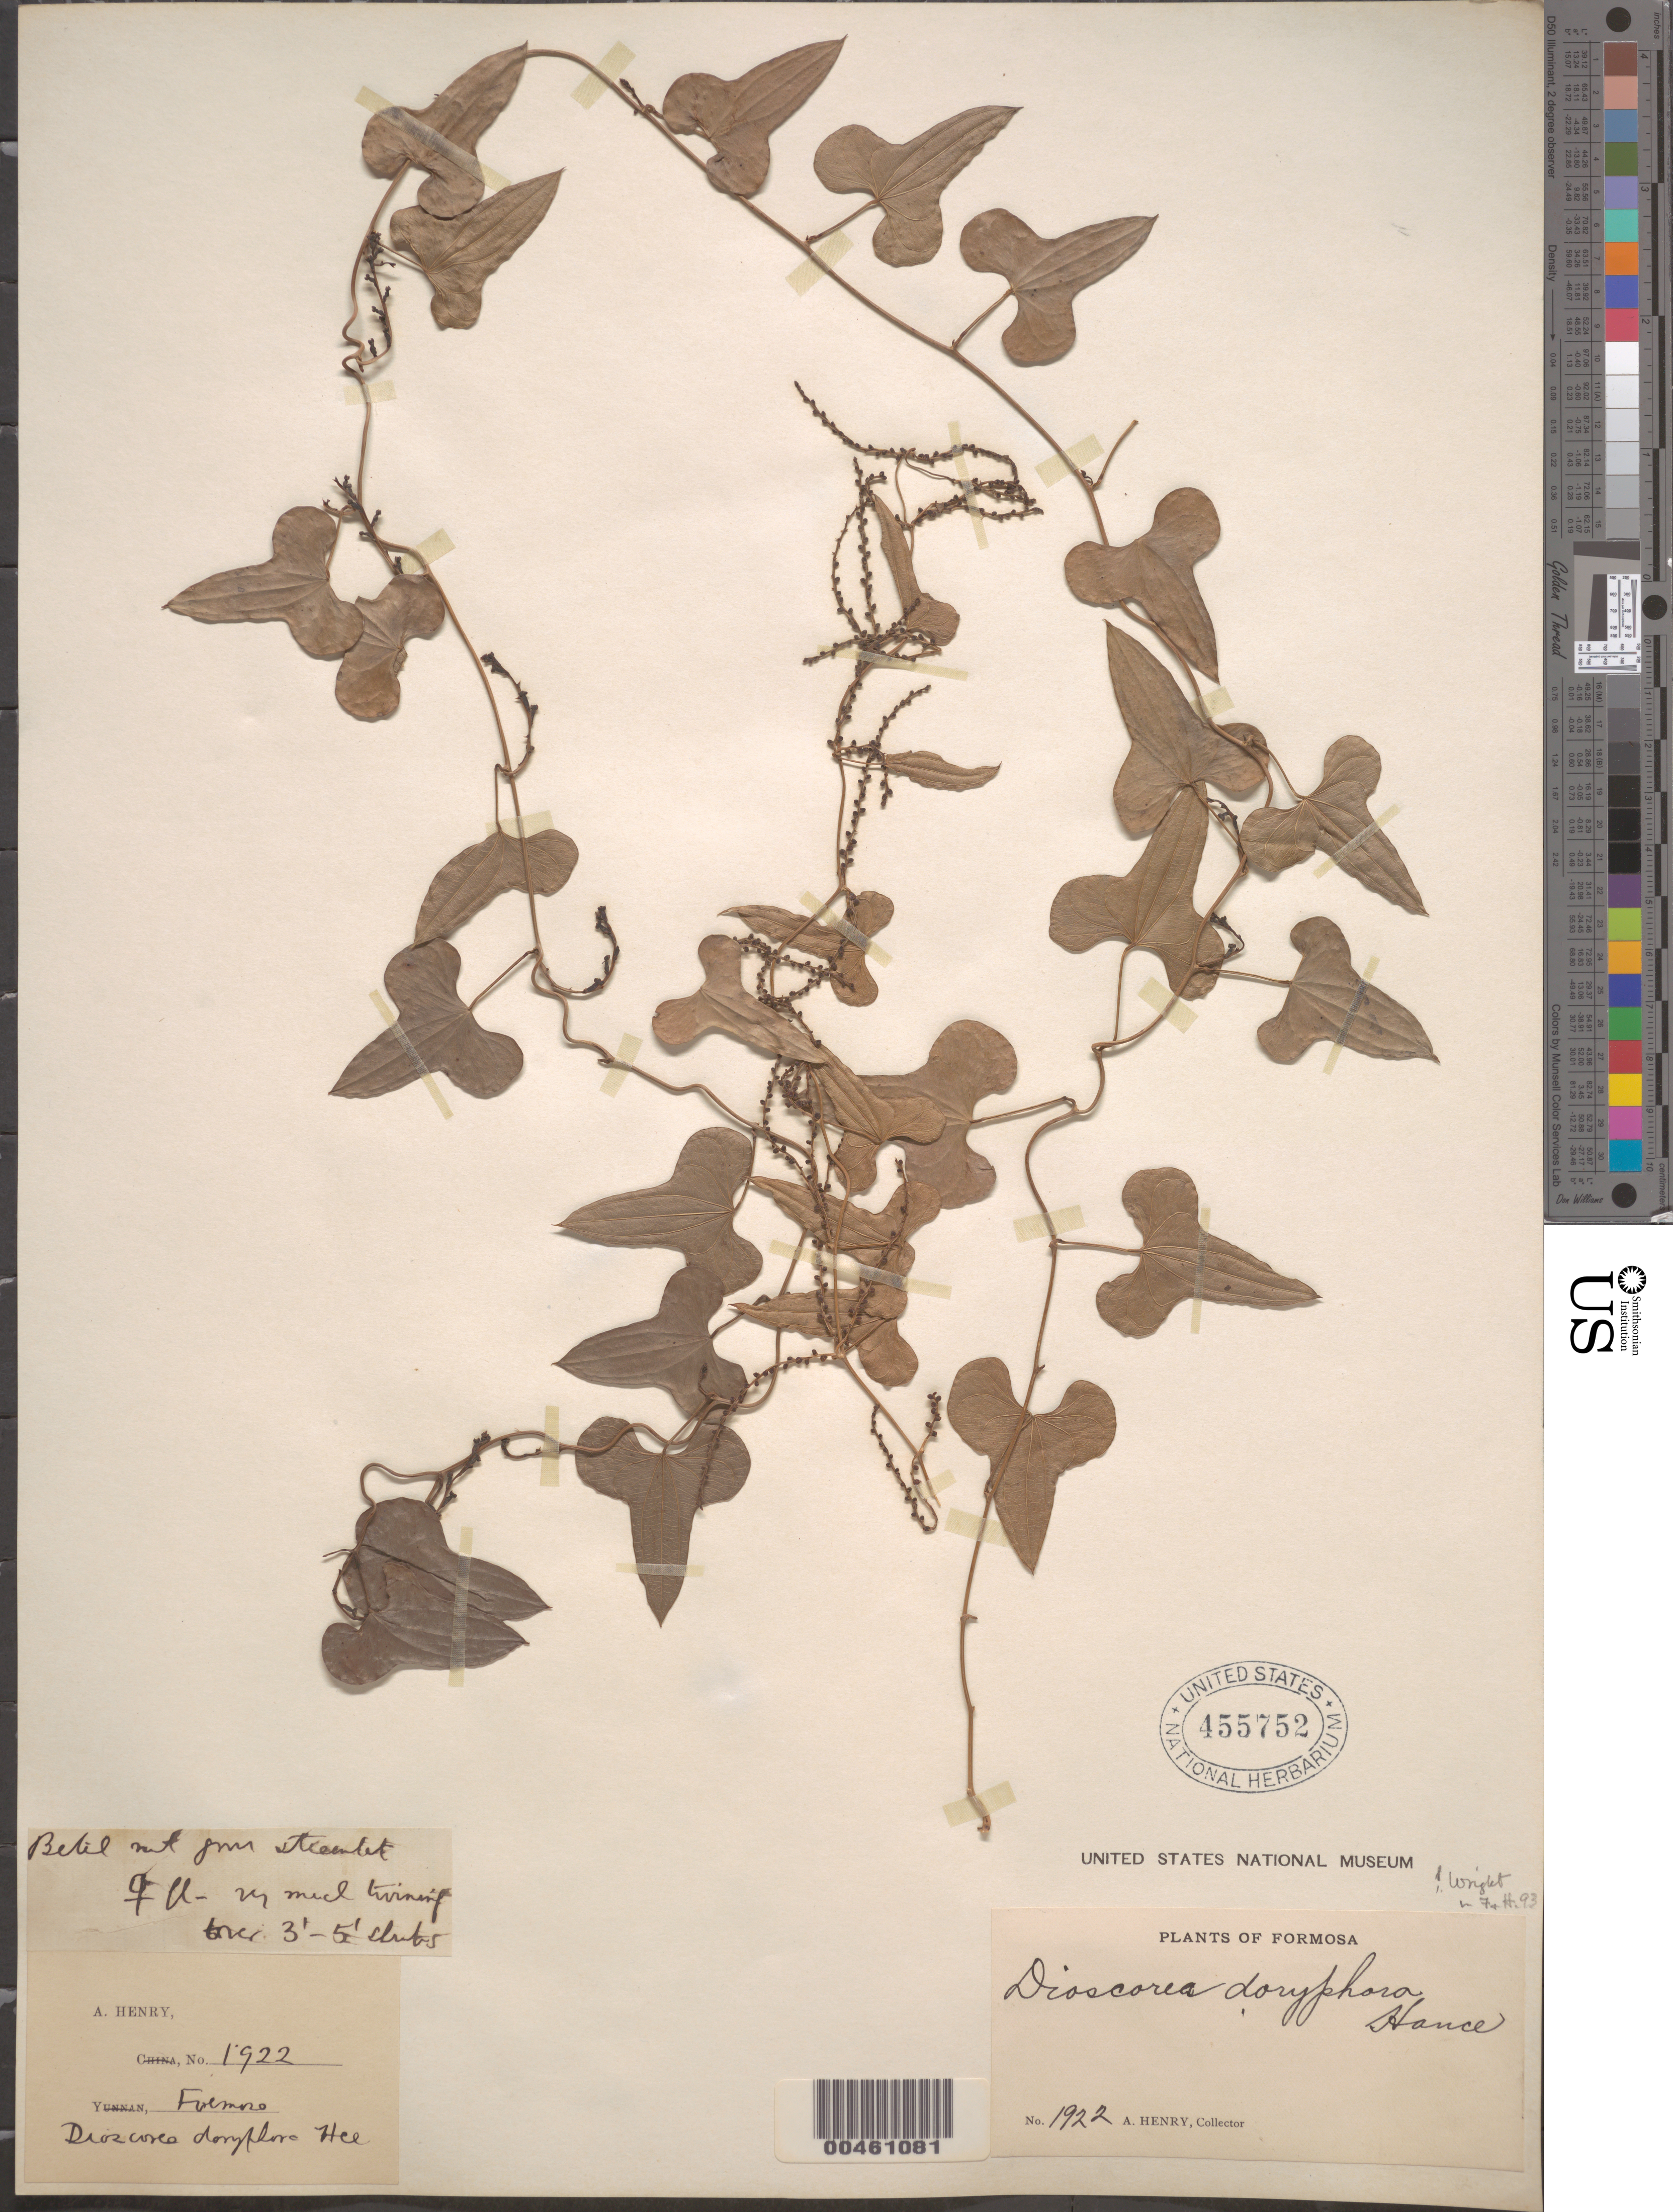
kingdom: Plantae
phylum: Tracheophyta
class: Liliopsida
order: Dioscoreales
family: Dioscoreaceae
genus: Dioscorea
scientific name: Dioscorea doryphora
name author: Hance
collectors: A. Henry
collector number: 1922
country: Taiwan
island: Taiwan [Formosa]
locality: Bks [Bankenseng]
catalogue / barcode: US 455752